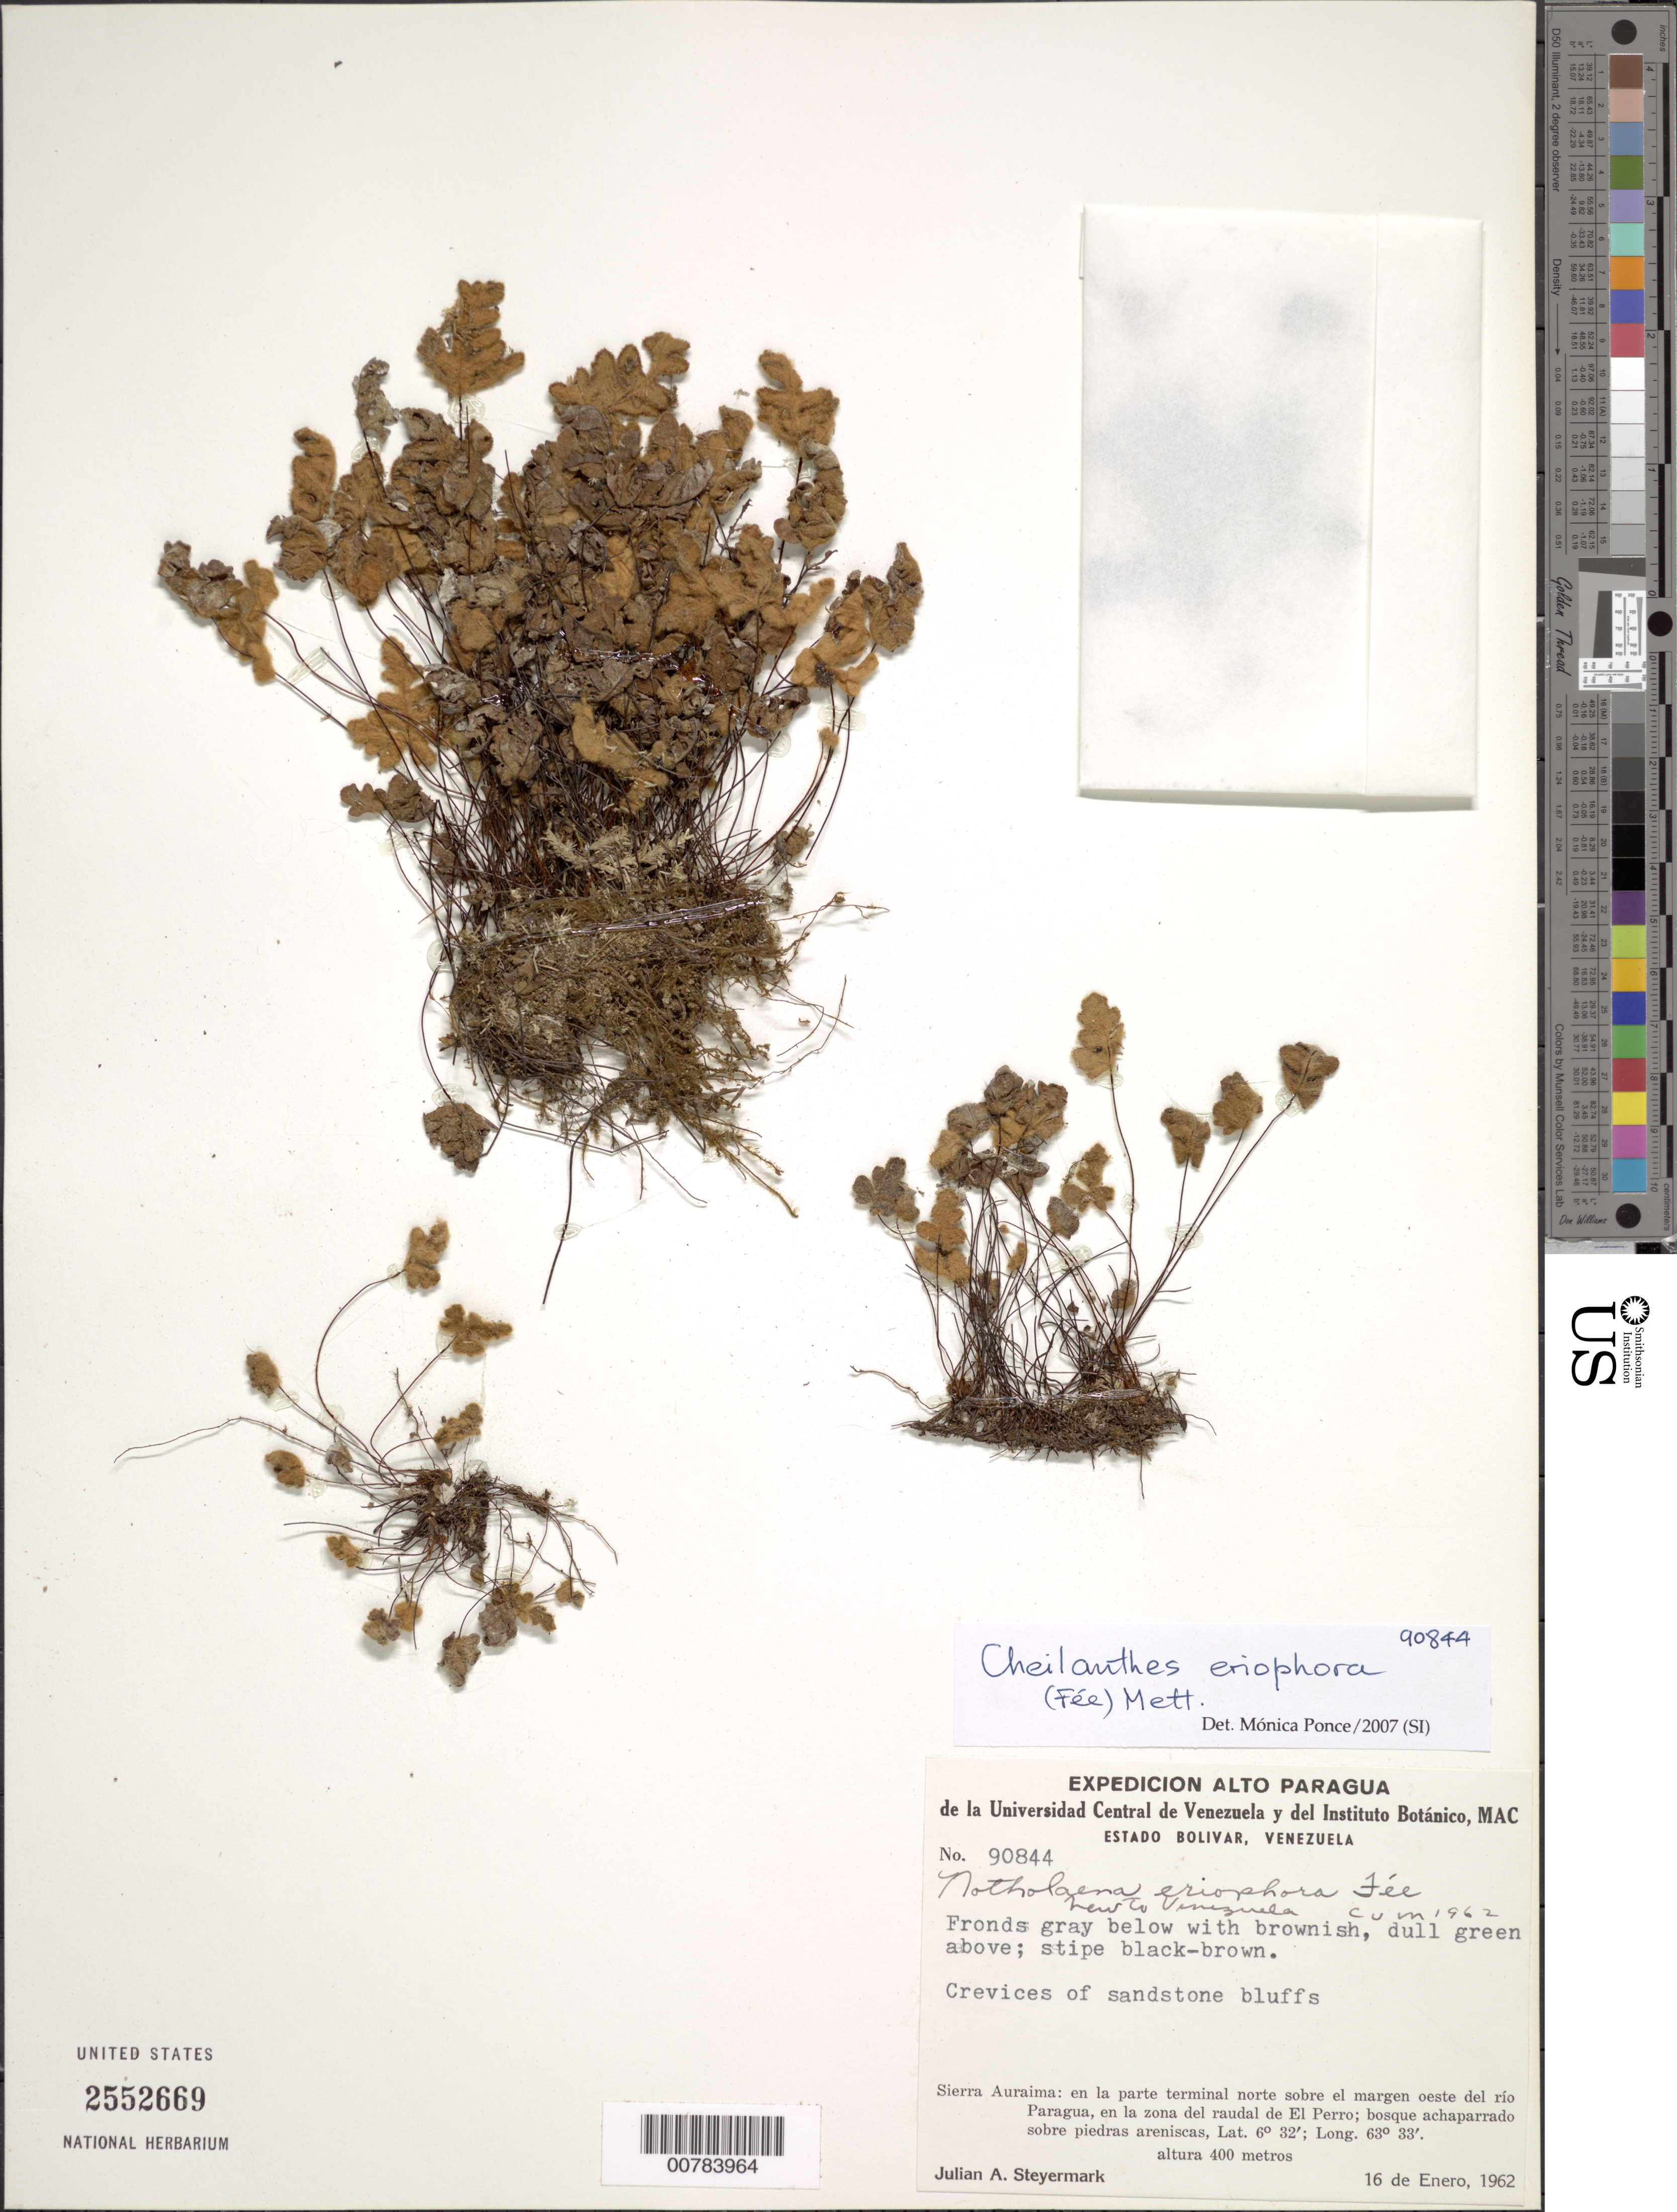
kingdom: Plantae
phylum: Tracheophyta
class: Polypodiopsida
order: Polypodiales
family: Pteridaceae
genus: Cheilanthes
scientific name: Cheilanthes eriophora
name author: (Fée) Mett.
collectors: J. Steyermark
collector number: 90844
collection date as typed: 16-Jan-62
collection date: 1962-01-16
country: Venezuela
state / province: Bolívar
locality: Sierra Auraima, parte terminal norte sobre el margen W of Río Paragua, en la zona del raudal de El Perro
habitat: Bosque achaparrado sobre piedras areniscas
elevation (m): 400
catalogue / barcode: US 2552669